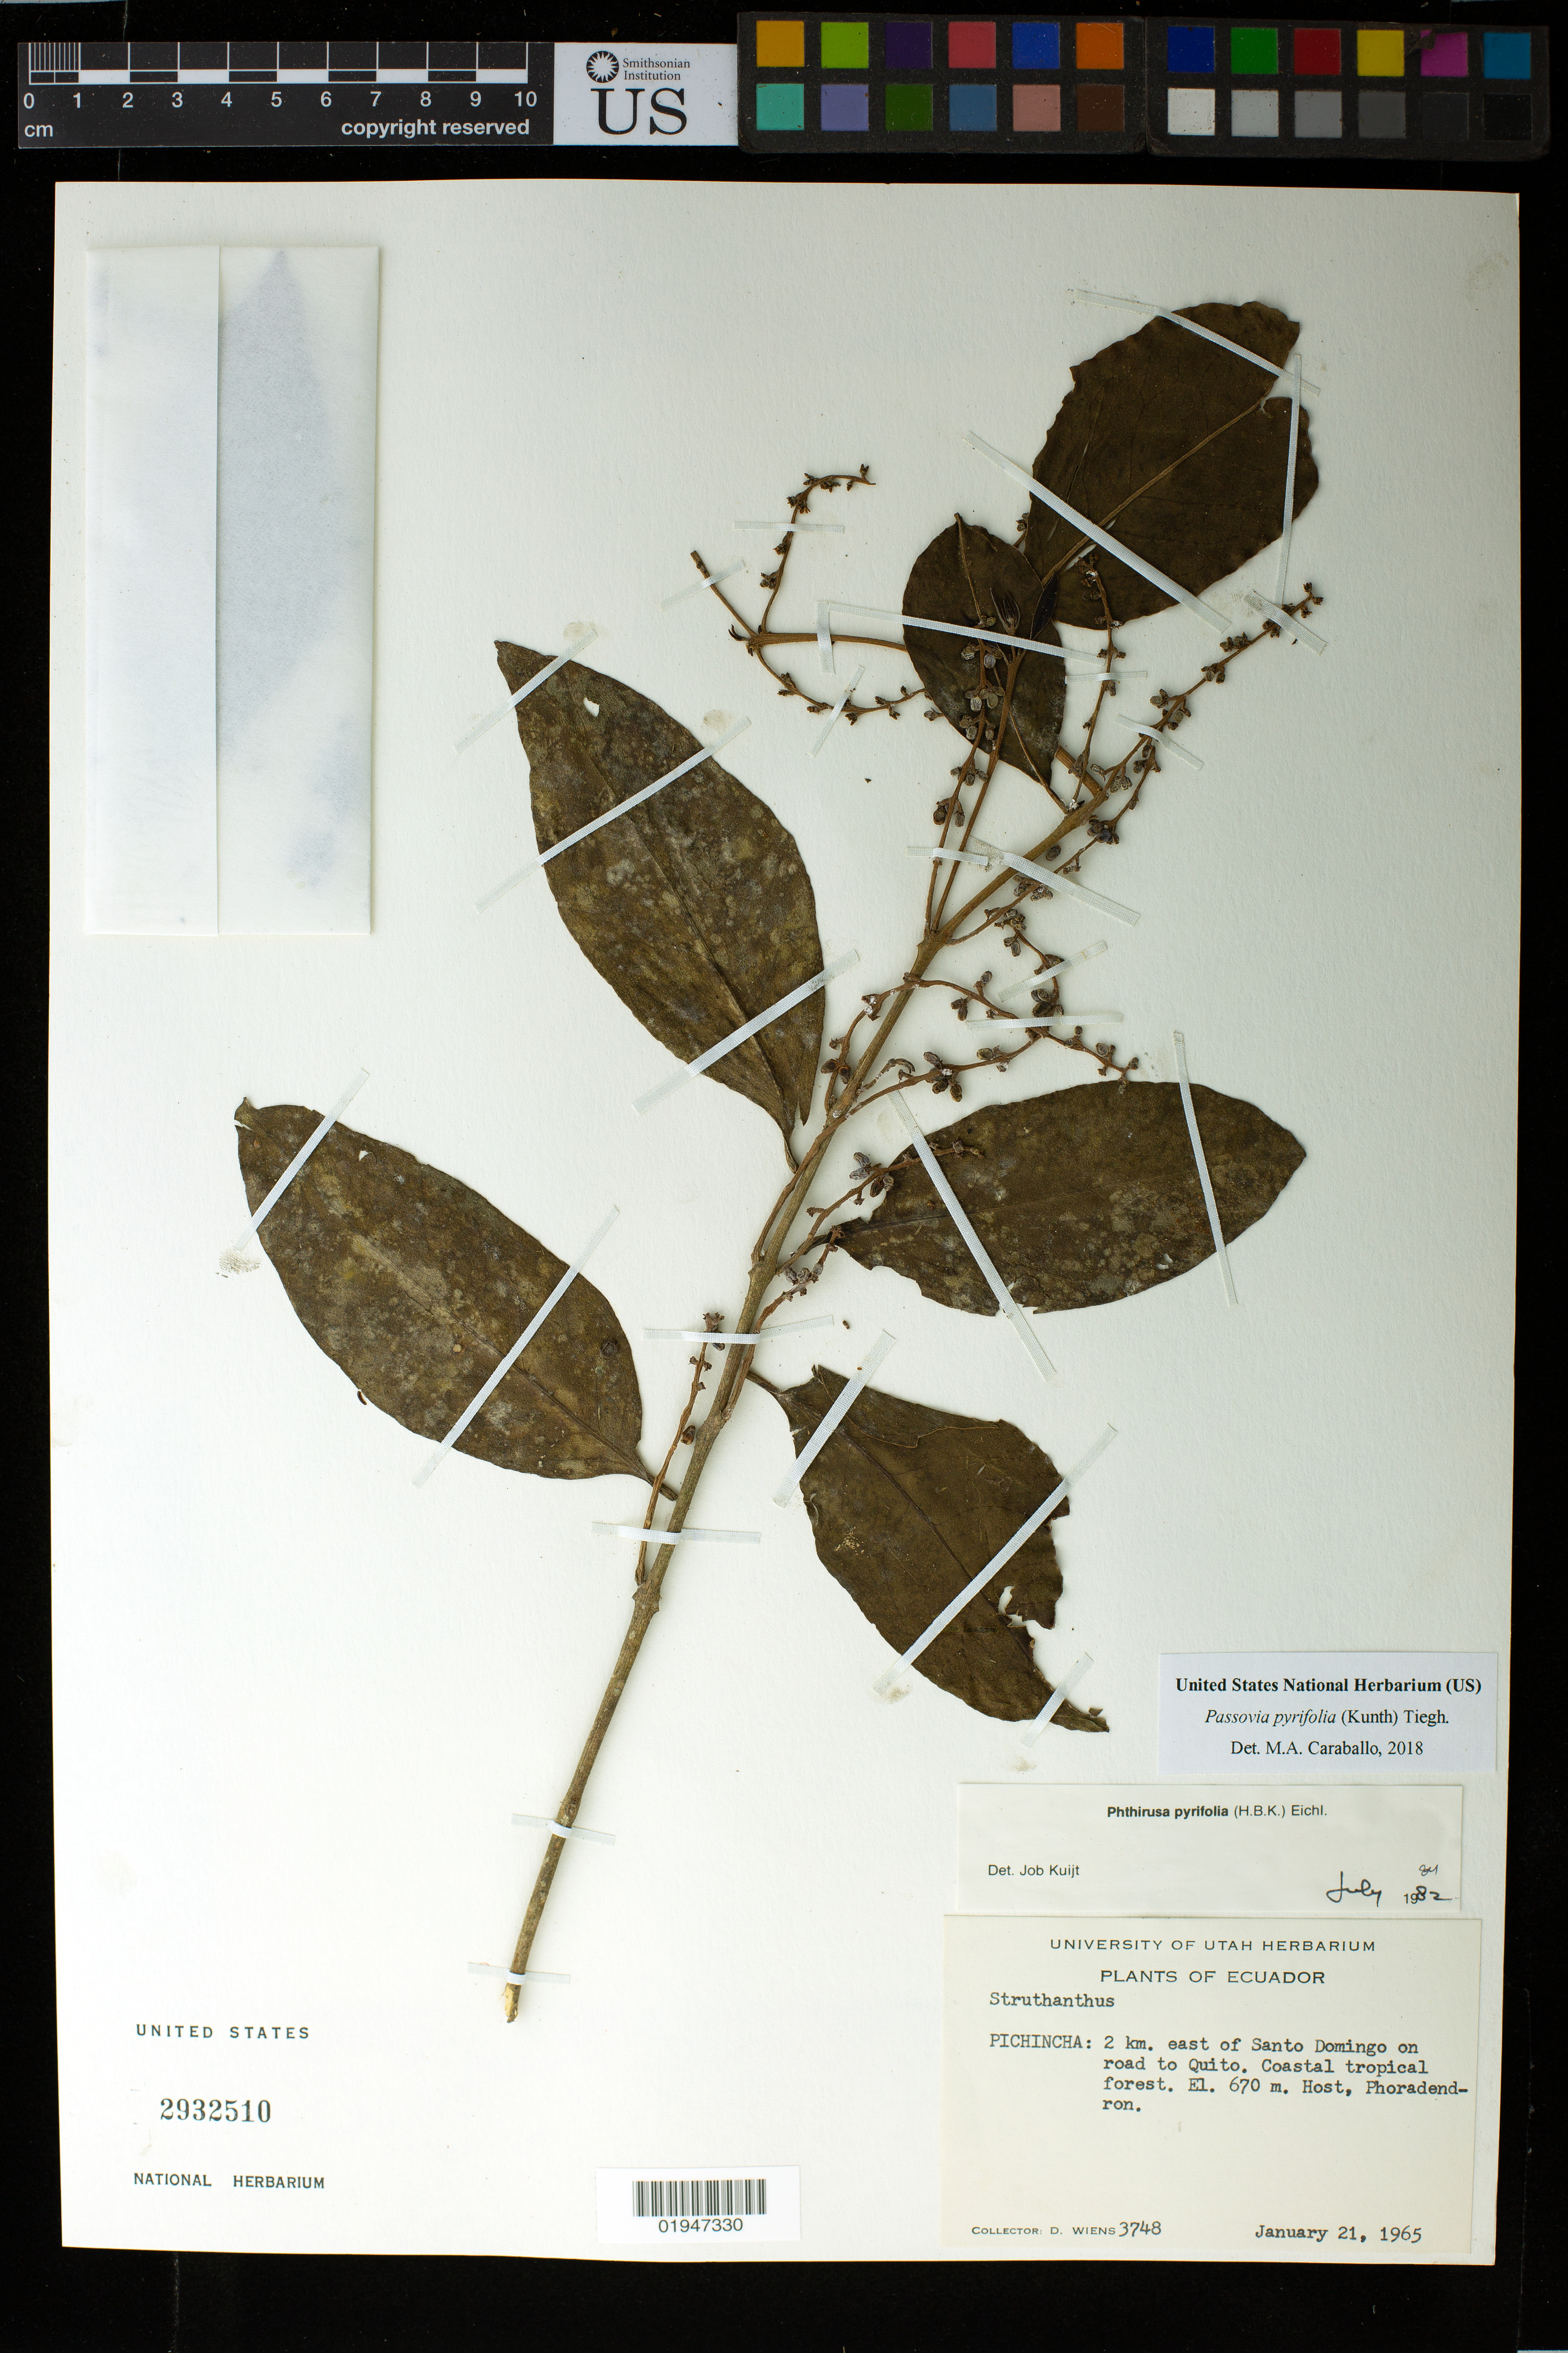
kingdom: Plantae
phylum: Tracheophyta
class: Magnoliopsida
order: Santalales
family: Loranthaceae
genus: Passovia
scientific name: Passovia pyrifolia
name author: (Kunth) Tiegh.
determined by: Caraballo-Ortiz, Marcos A., (MISS), University of Mississippi (UNITED STATES)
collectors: D. Wiens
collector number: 3748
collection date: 1965-01-21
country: Ecuador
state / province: Pichincha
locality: Santo Domingo, 2 km E on road to Quito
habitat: Coastal tropical forest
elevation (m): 670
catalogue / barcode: US 2932510